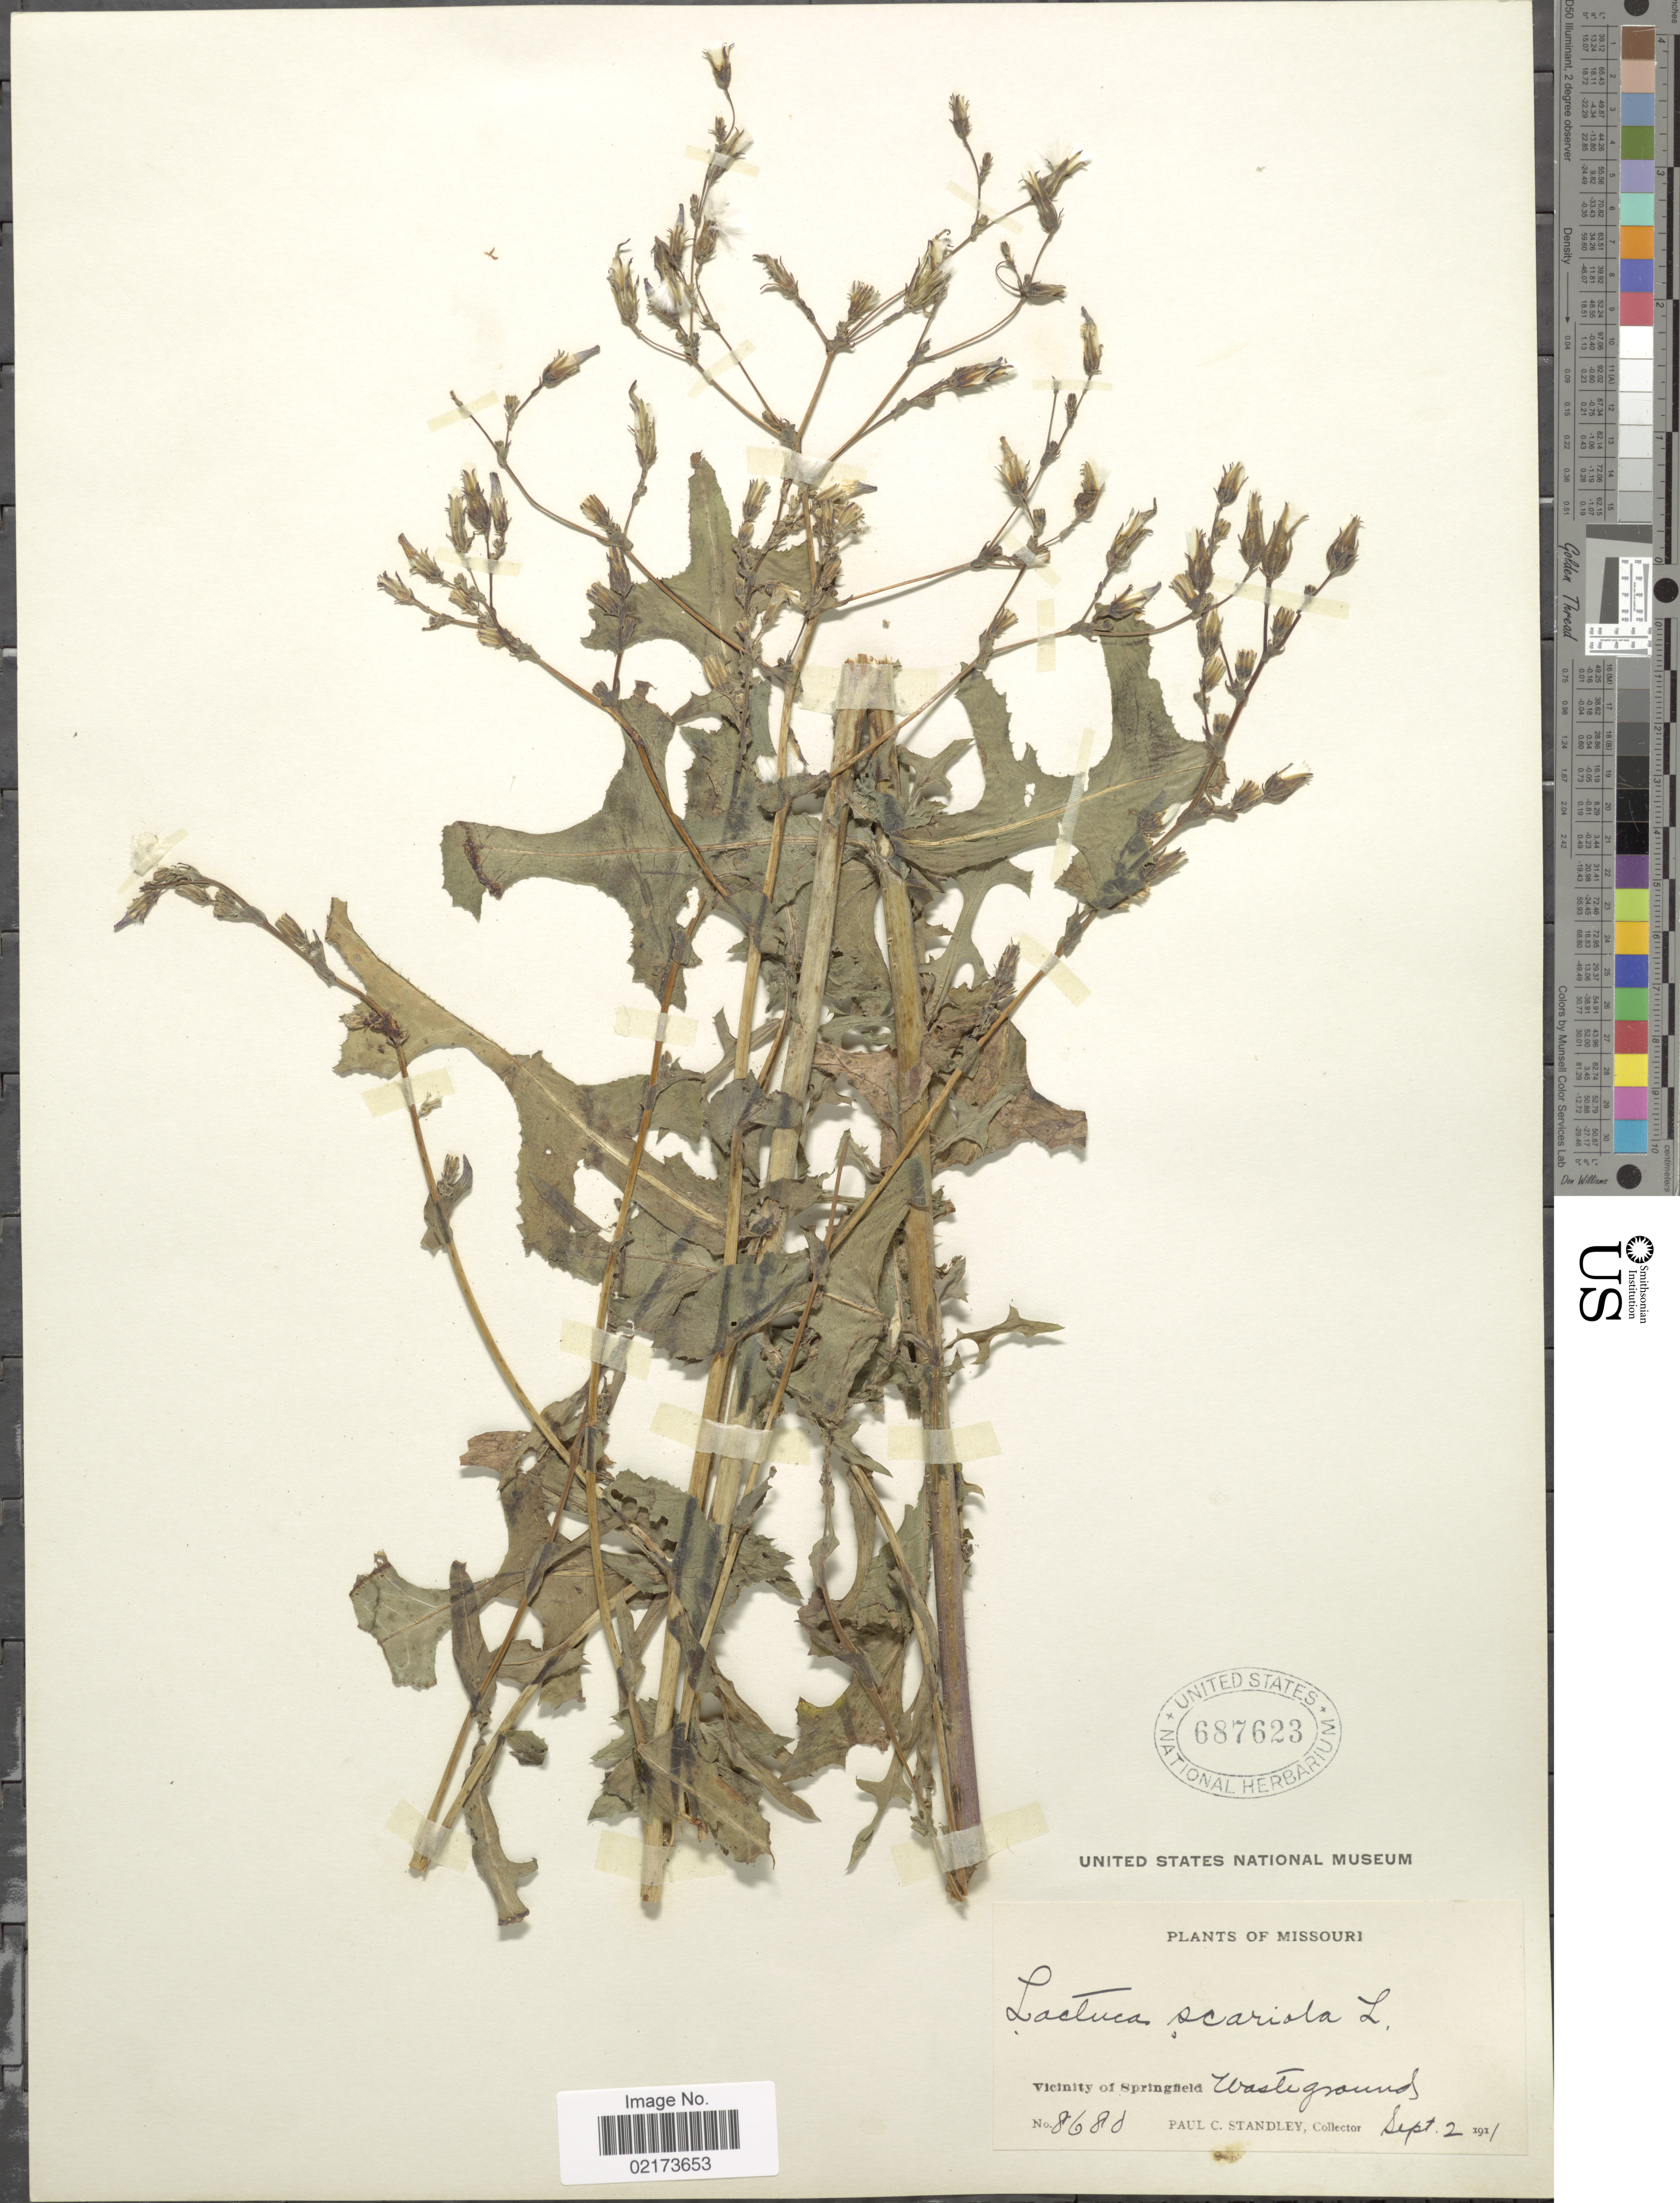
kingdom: Plantae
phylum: Tracheophyta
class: Magnoliopsida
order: Asterales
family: Asteraceae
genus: Lactuca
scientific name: Lactuca serriola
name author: L.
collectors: P. C. Standley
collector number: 8680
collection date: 1911-09-02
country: United States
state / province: Missouri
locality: Vicinity of Springfield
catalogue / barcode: US 687623